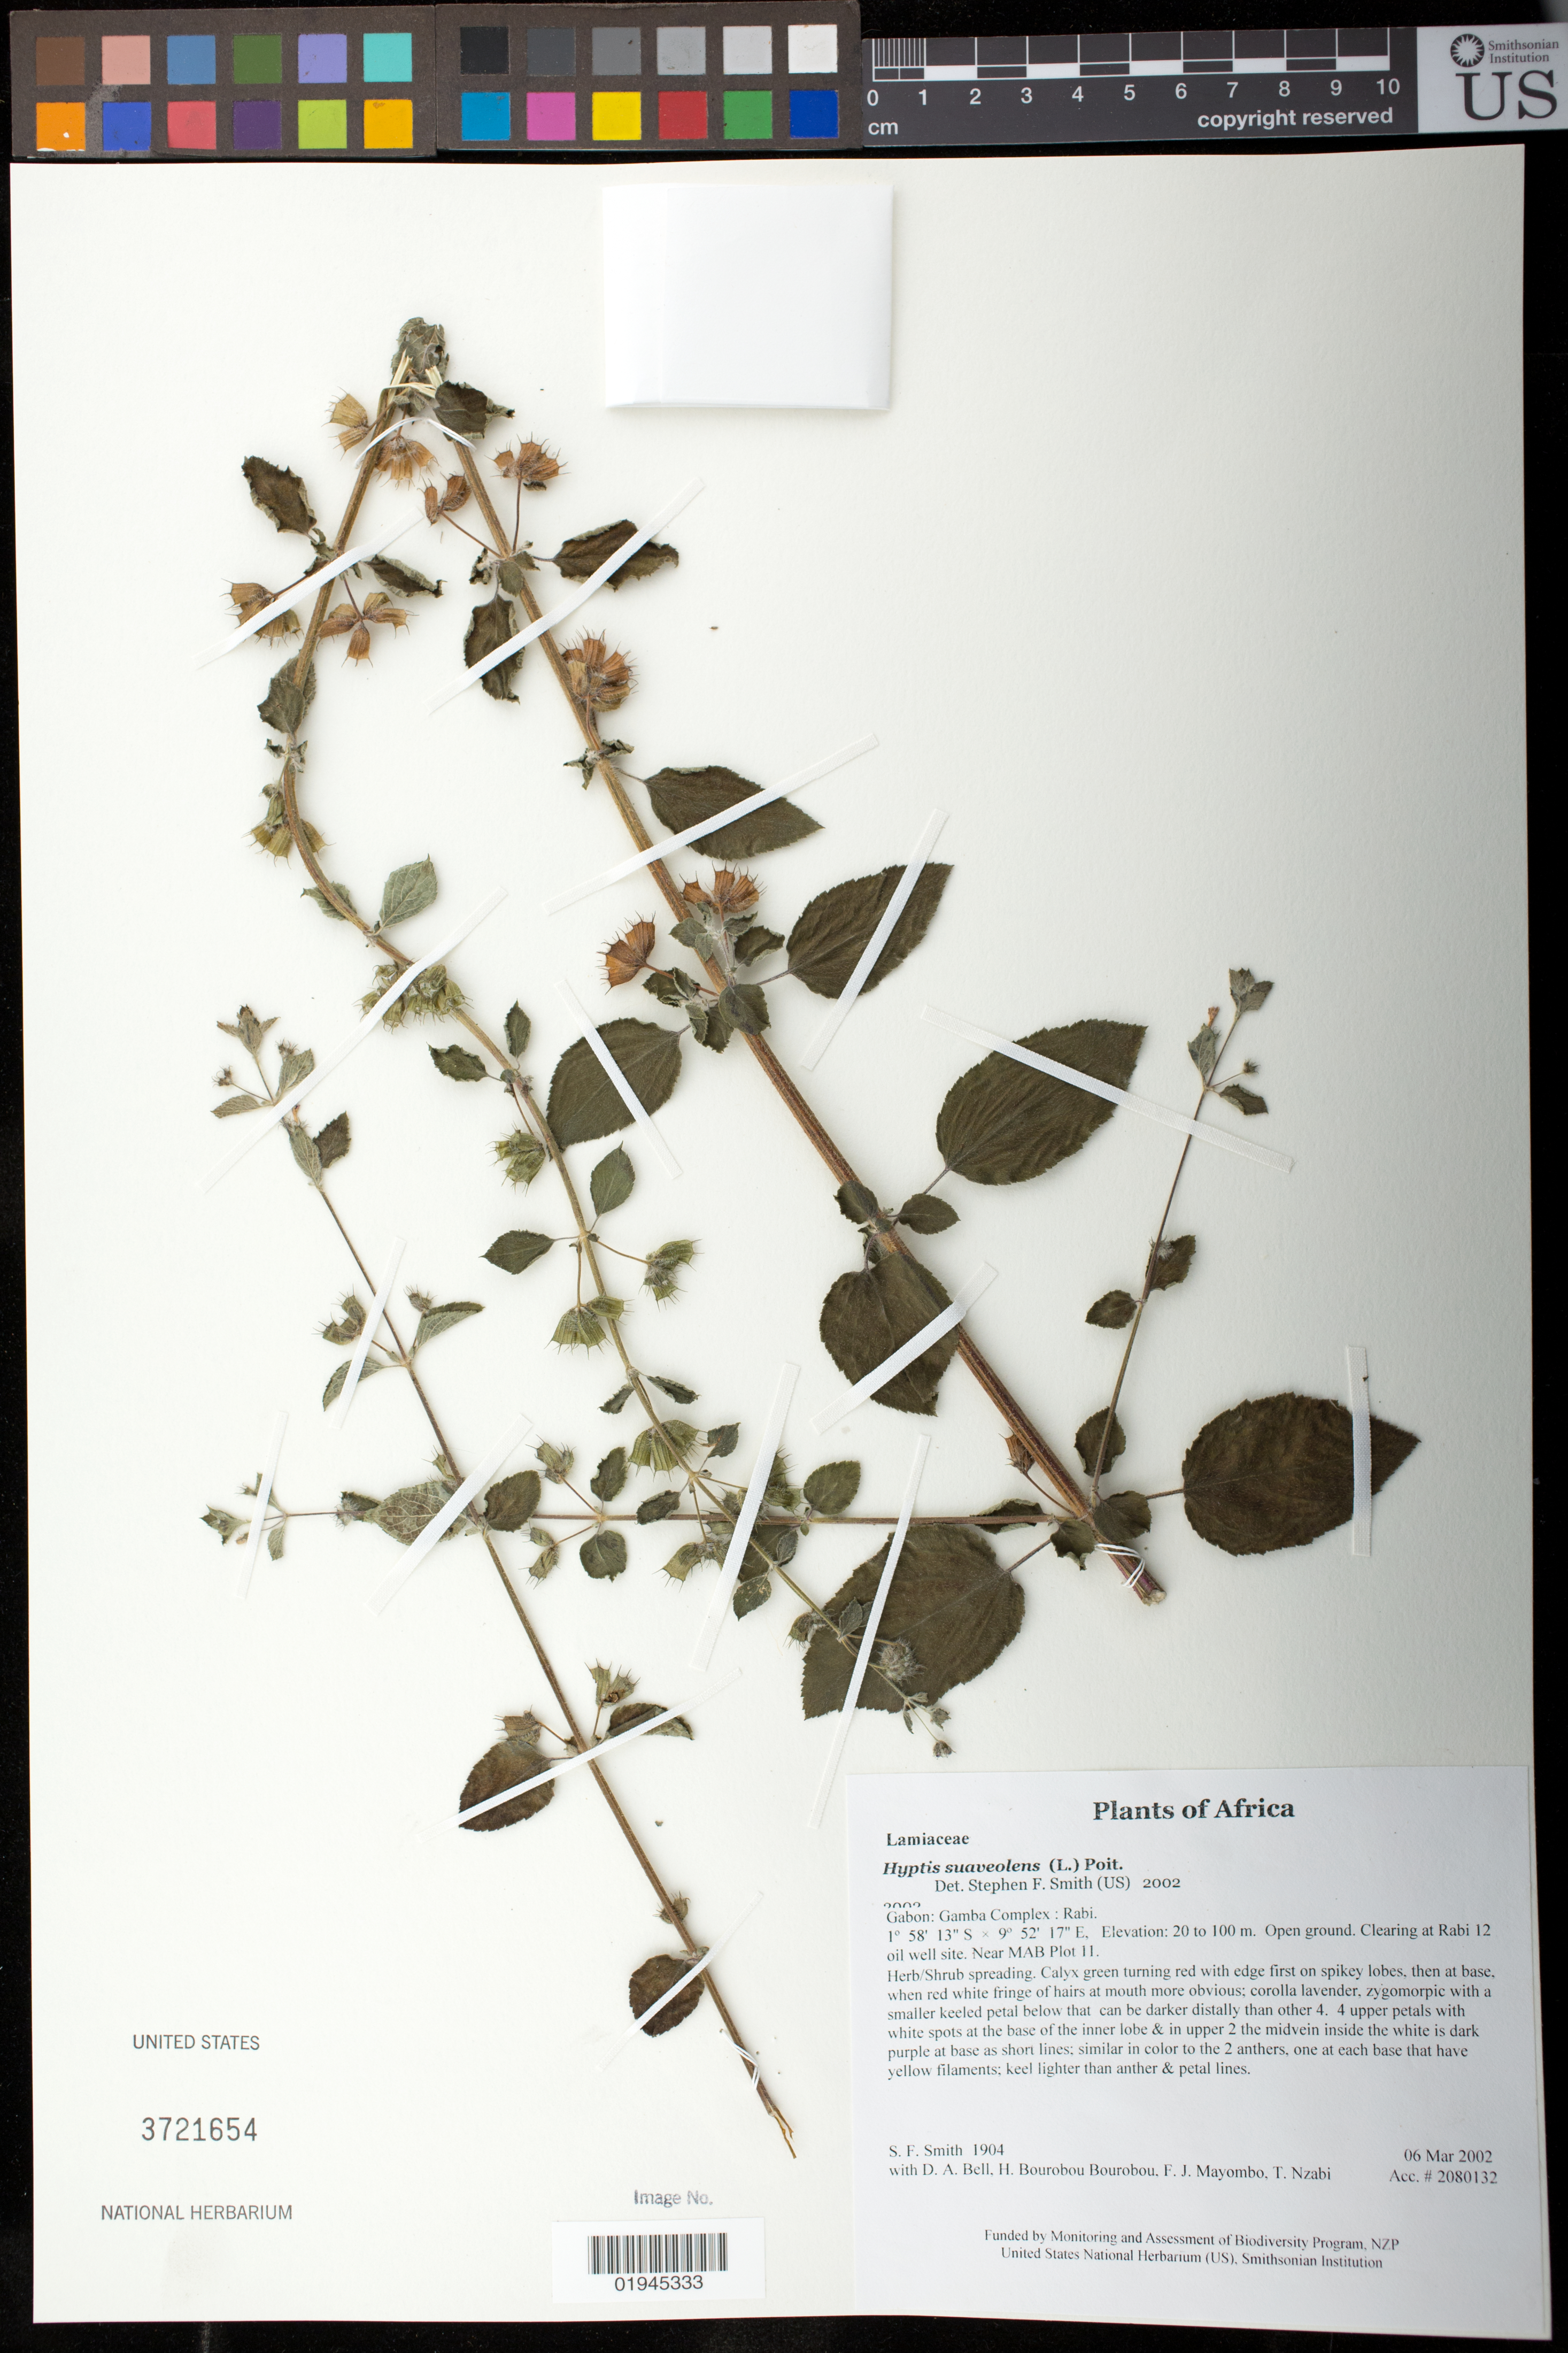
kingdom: Plantae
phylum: Tracheophyta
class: Magnoliopsida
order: Lamiales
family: Lamiaceae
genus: Mesosphaerum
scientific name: Mesosphaerum suaveolens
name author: (L.) Kuntze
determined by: Strong, Mark T., (BOT), Smithsonian Institution - National Museum of Natural History (UNITED STATES)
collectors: S.F. Smith, D. A. Bell, H. Bourobou Bourobou & F. J. Mayombo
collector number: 1904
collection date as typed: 06 Mar 2002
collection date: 2002-03-06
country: Gabon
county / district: Gamba Complex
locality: Rabi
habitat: Open ground. Clearing at Rabi 12 oil well site. Near MAB Plot 11.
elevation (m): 20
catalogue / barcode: US 3721654